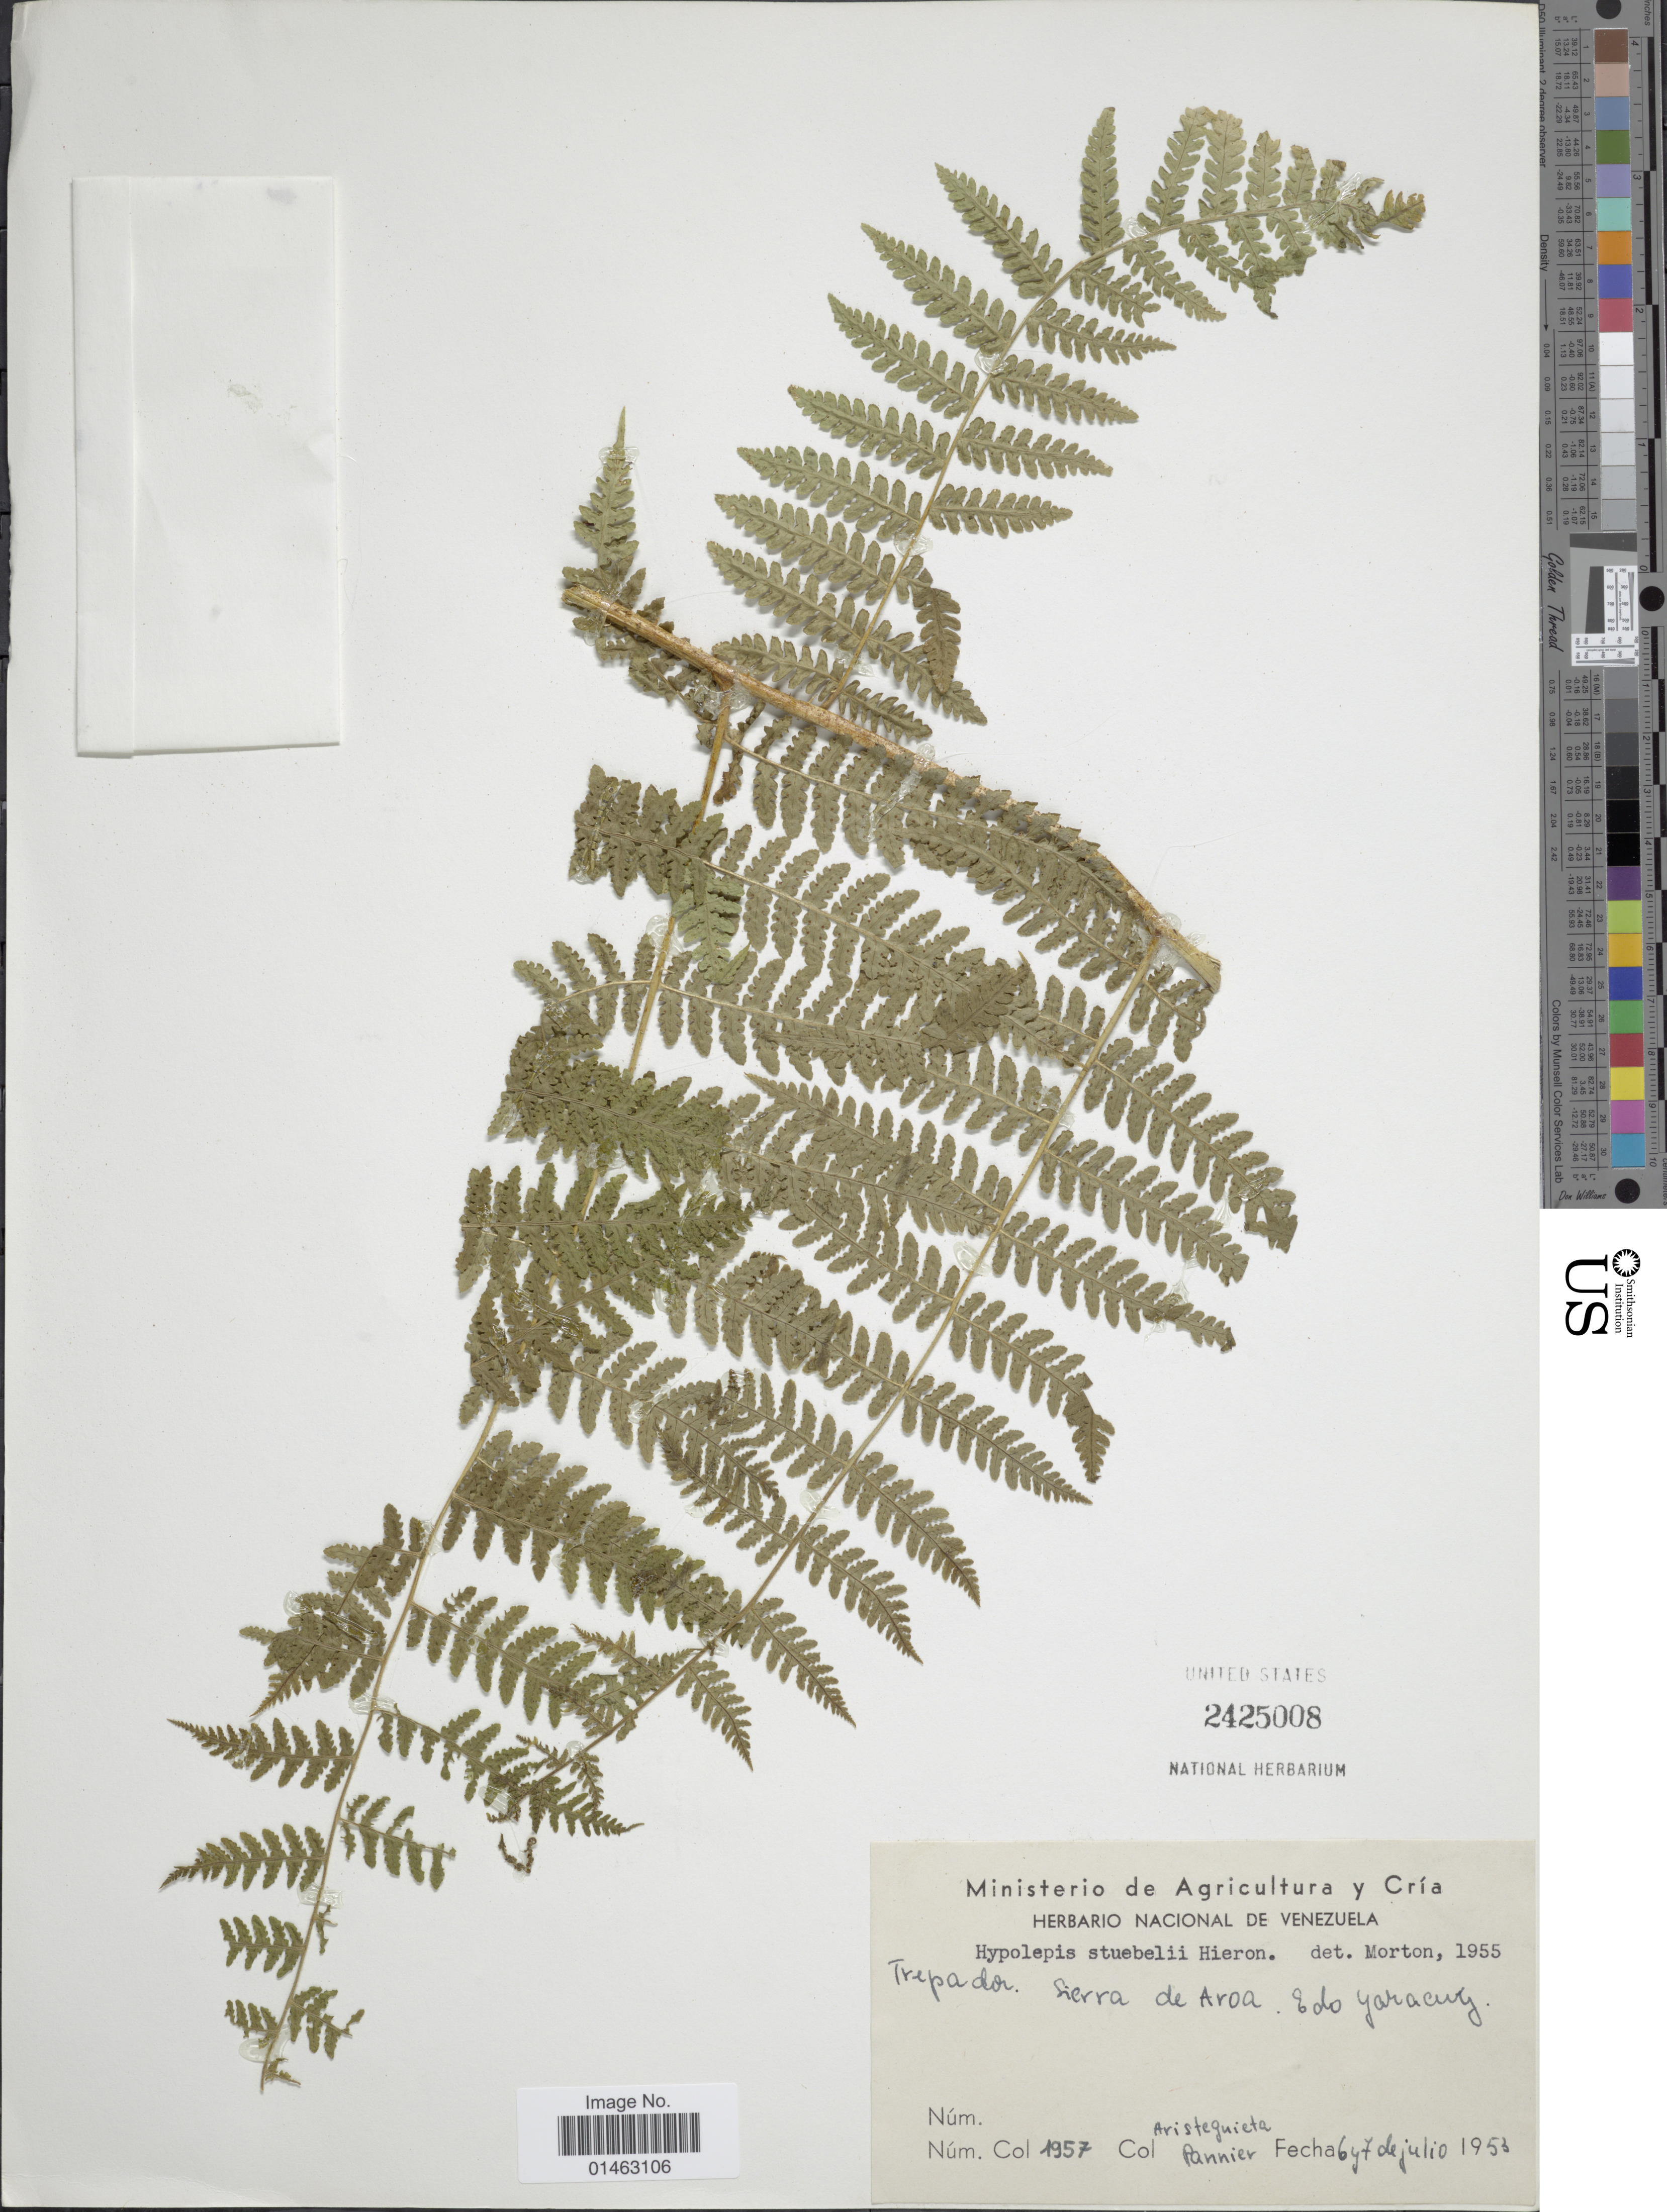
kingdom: Plantae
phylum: Tracheophyta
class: Polypodiopsida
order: Polypodiales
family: Dennstaedtiaceae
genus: Hypolepis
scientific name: Hypolepis steubelii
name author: Hieron.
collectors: -. Aristeguieta & Pannier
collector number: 1957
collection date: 1953-07-06/1953-07-07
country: Venezuela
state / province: Yaracuy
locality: Trapador, Sierra de Aroa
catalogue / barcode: US 2425008